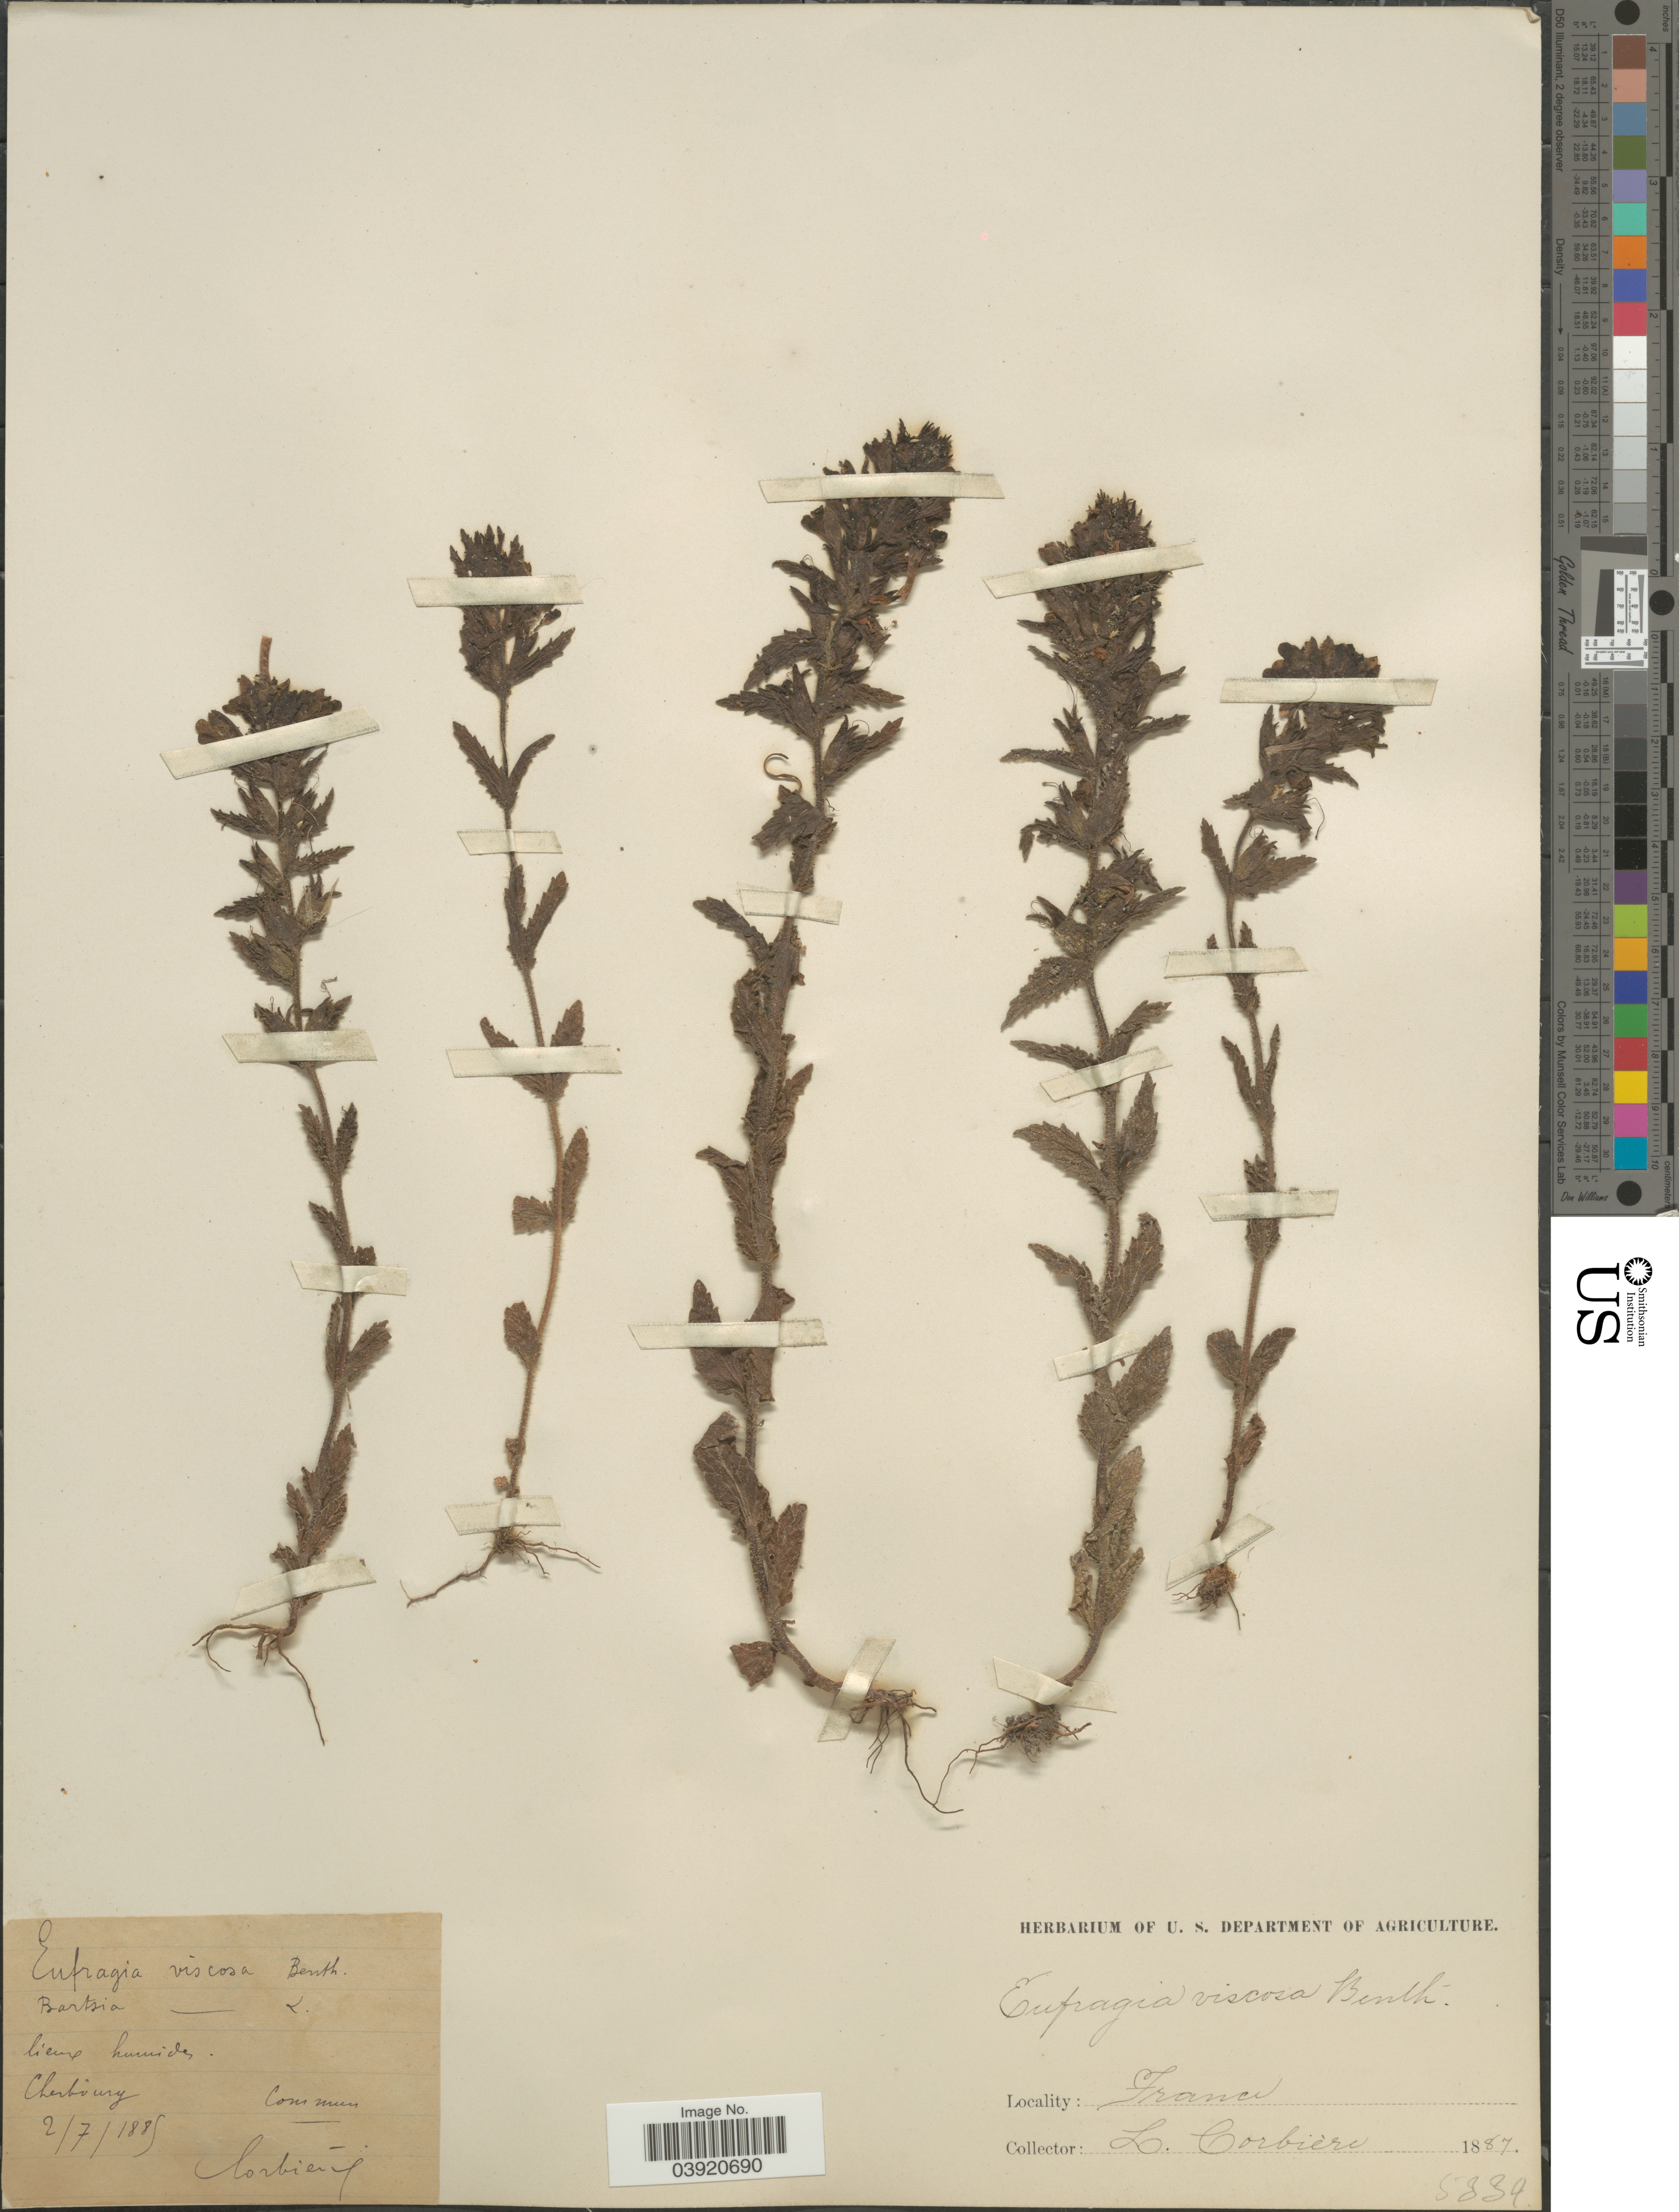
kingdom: Plantae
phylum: Tracheophyta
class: Magnoliopsida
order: Lamiales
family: Orobanchaceae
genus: Bellardia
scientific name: Bellardia viscosa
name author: (L.) Fisch. & C.A. Mey.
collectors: L. Corbière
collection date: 1887-07-02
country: France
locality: Lieux humides. Cherbourg.